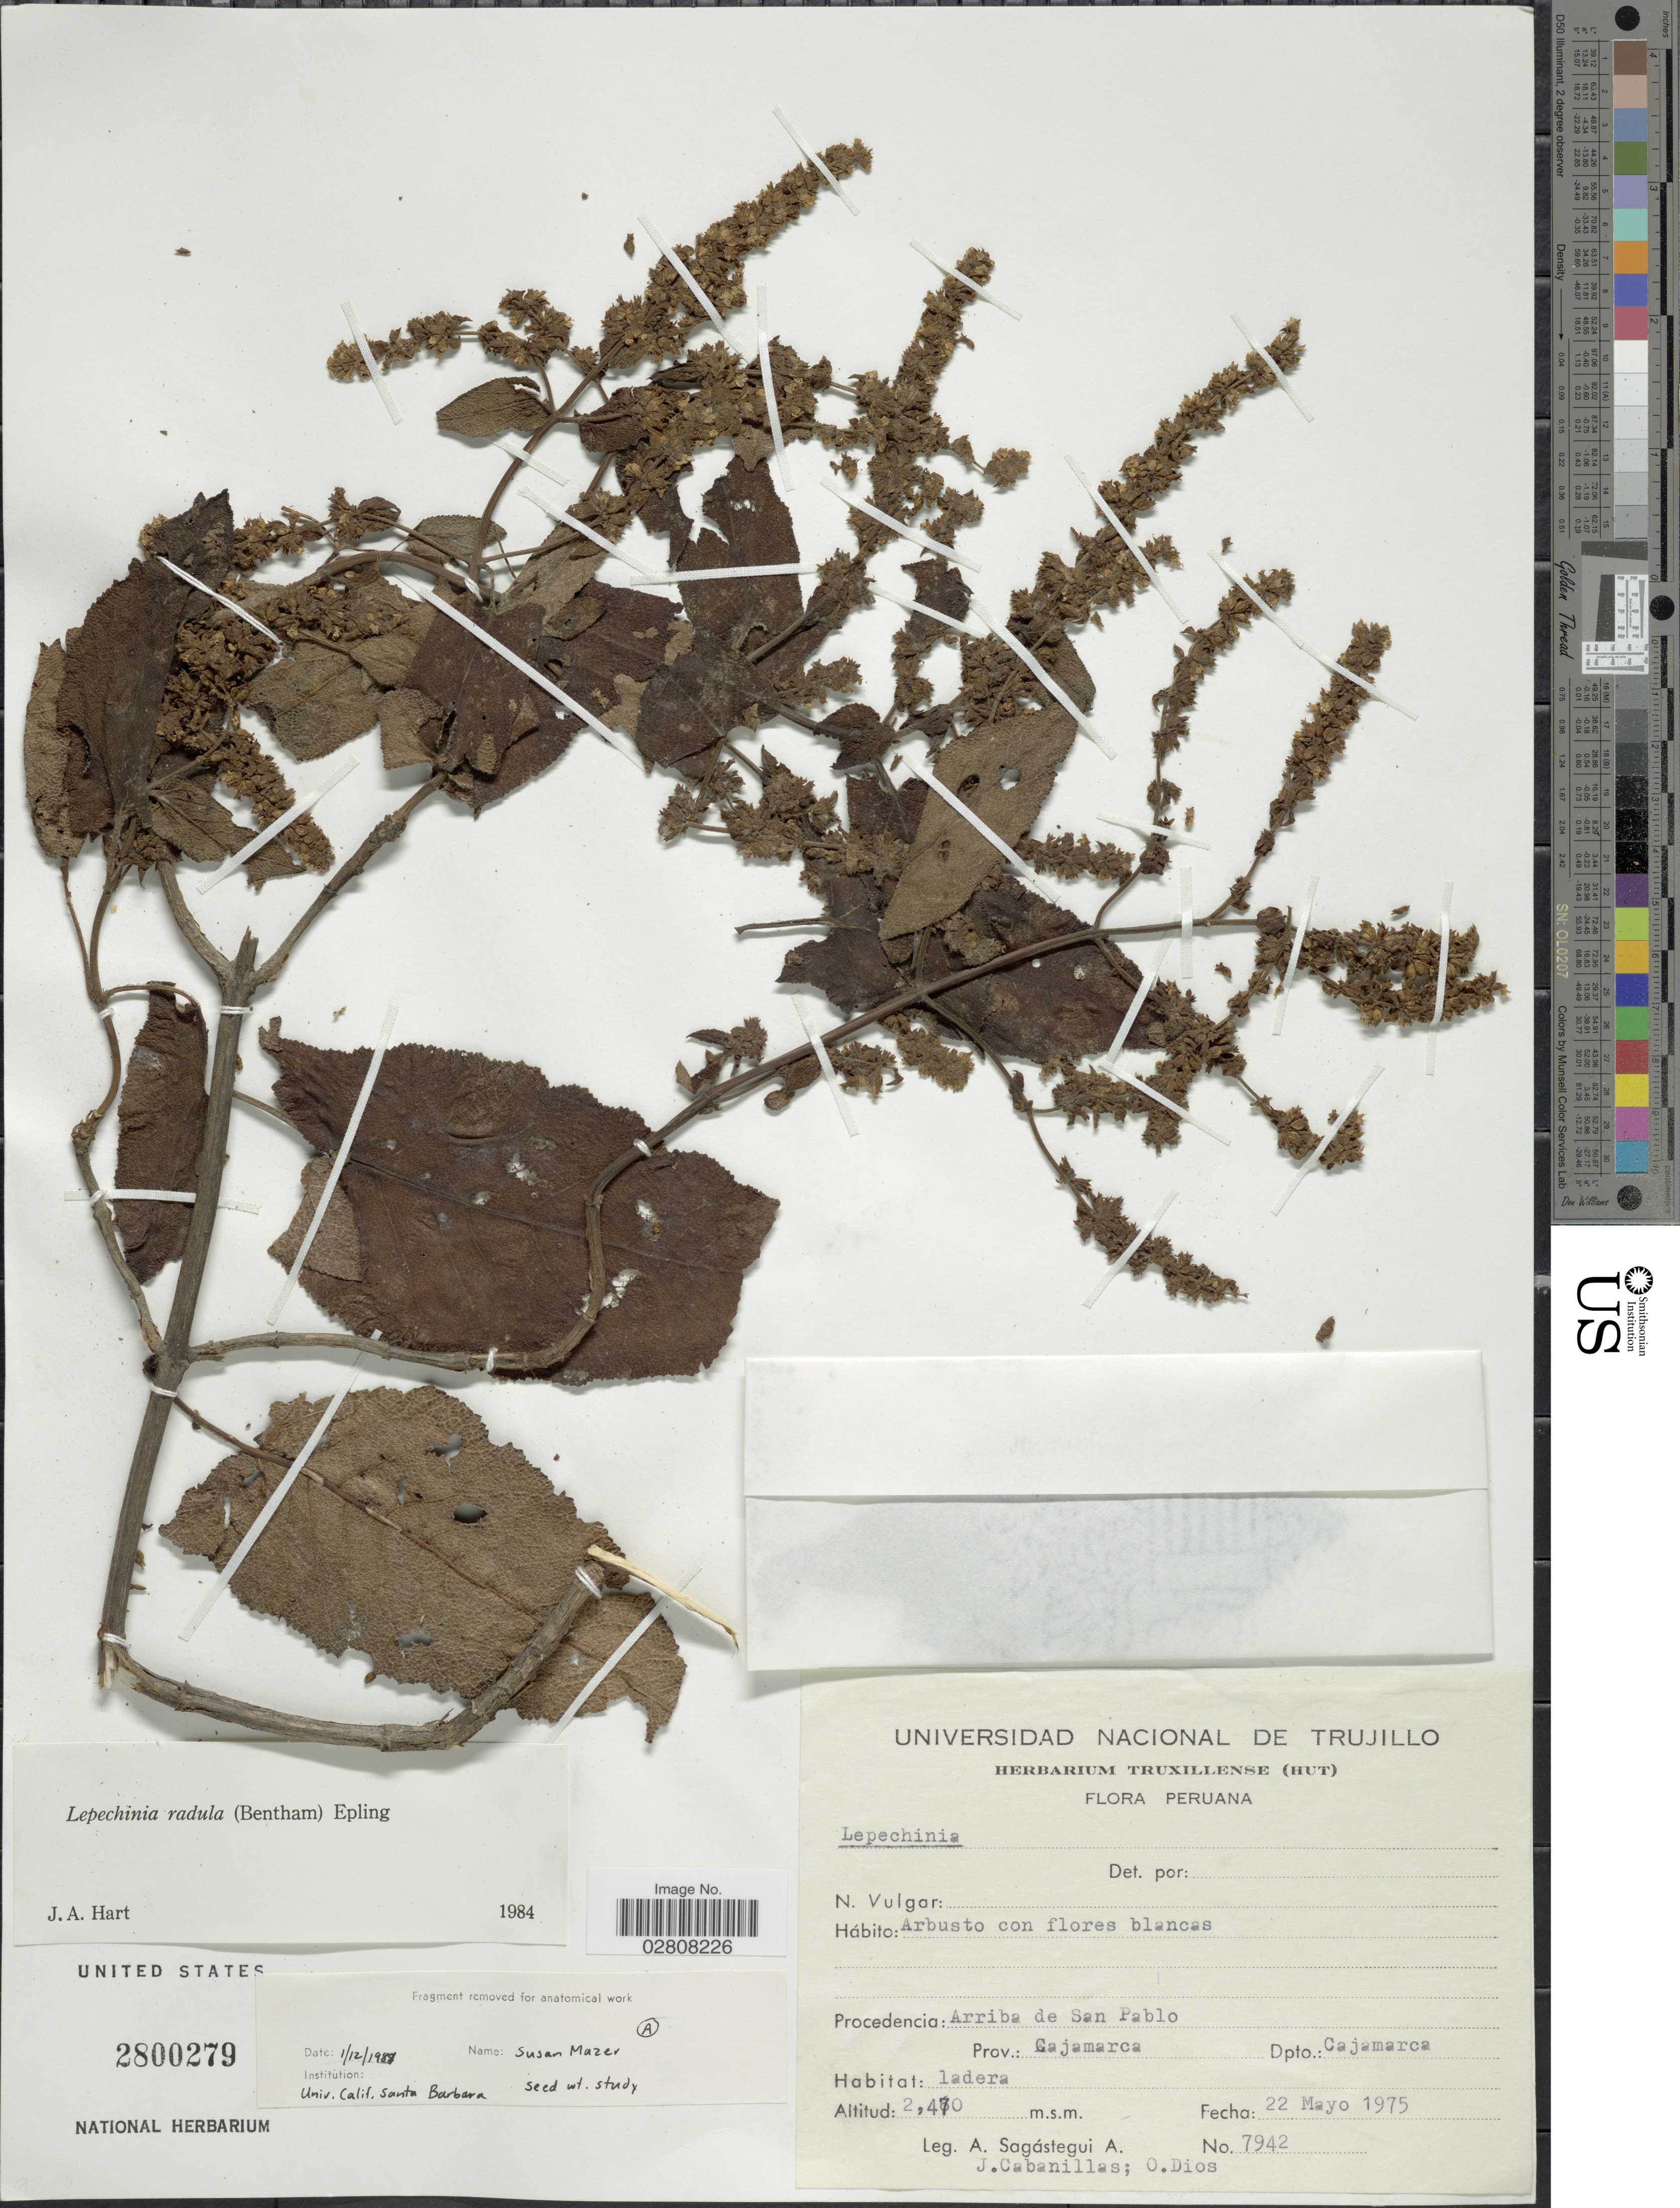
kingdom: Plantae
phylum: Tracheophyta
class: Magnoliopsida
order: Lamiales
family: Lamiaceae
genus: Lepechinia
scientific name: Lepechinia radula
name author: (Benth.) Epling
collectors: A. Sagástegui A., J. Cabanillas & O. Dios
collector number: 7942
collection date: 1975-05-22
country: Peru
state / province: Cajamarca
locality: Arriba de San Pablo. Prov.: Cajamarca. Dpto.: Cajamarca.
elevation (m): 2470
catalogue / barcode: US 2800279